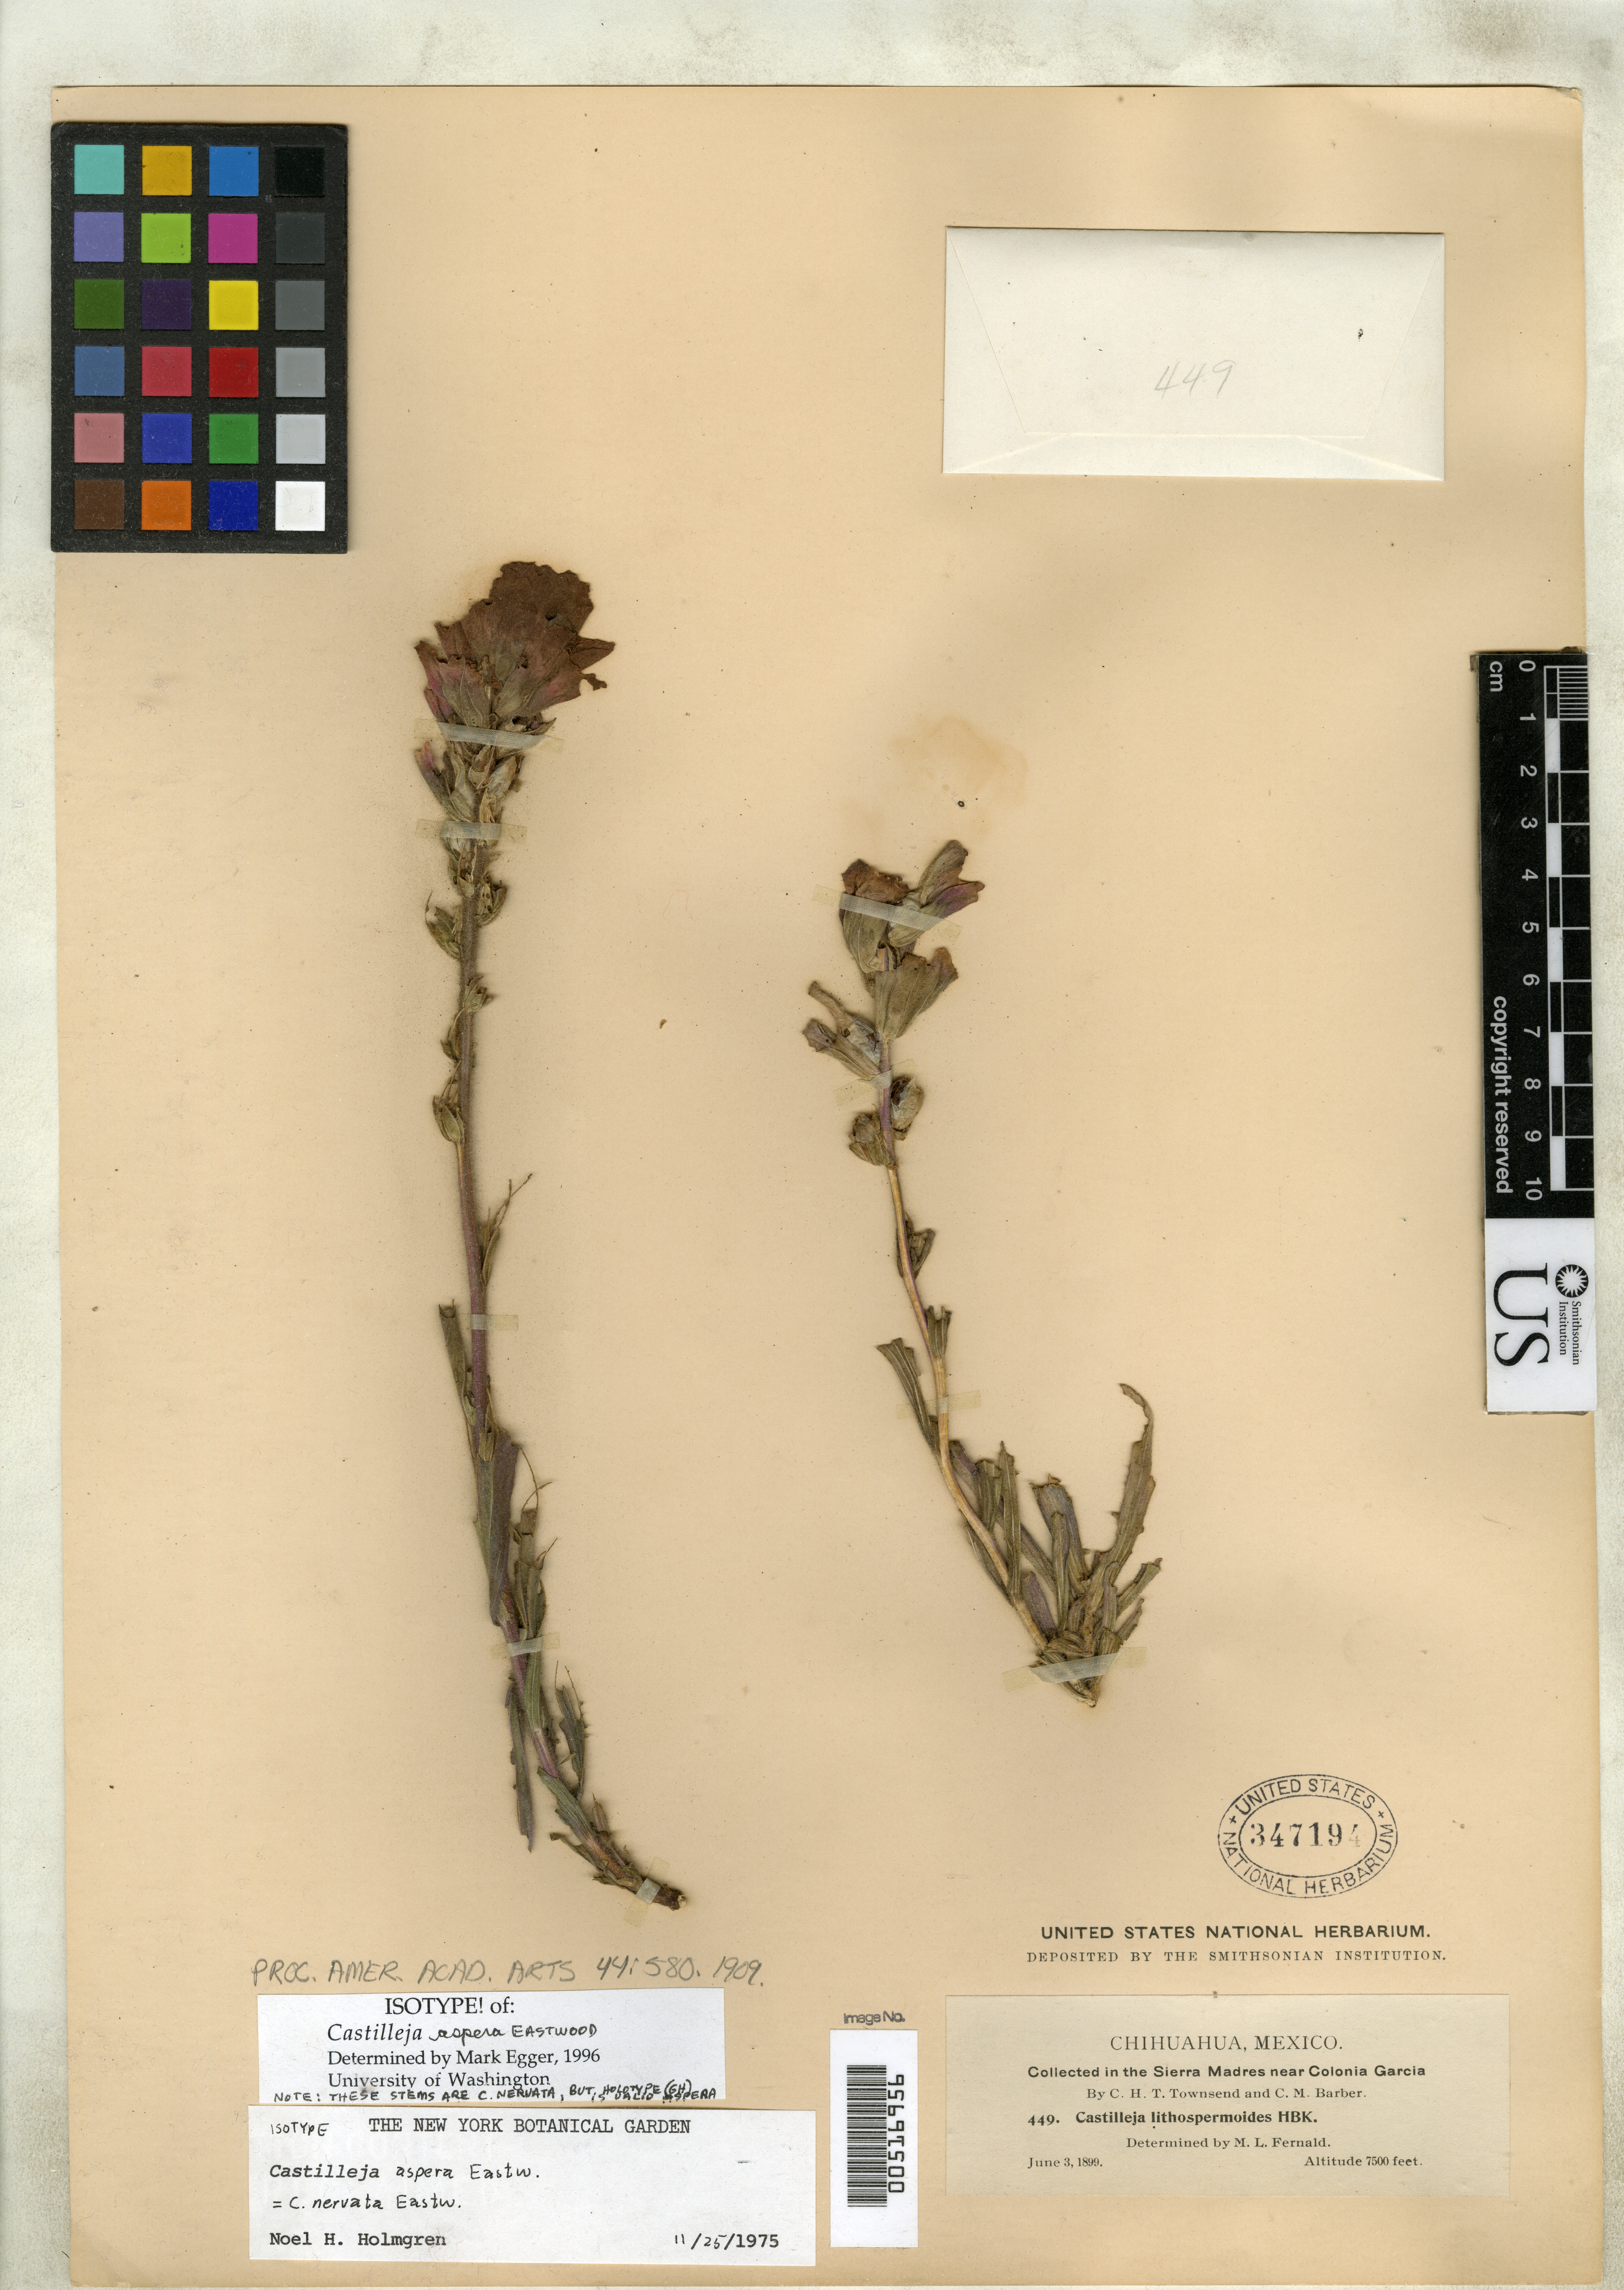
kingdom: Plantae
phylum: Tracheophyta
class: Magnoliopsida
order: Lamiales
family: Orobanchaceae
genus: Castilleja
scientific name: Castilleja aspera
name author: Eastw.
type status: Isotype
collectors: M. L. Fernald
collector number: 449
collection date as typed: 03 Jun 1899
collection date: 1899-06-03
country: Mexico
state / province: Chihuahua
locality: Sierra Madres near Colonia Garcia.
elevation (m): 2286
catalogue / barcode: US 347194